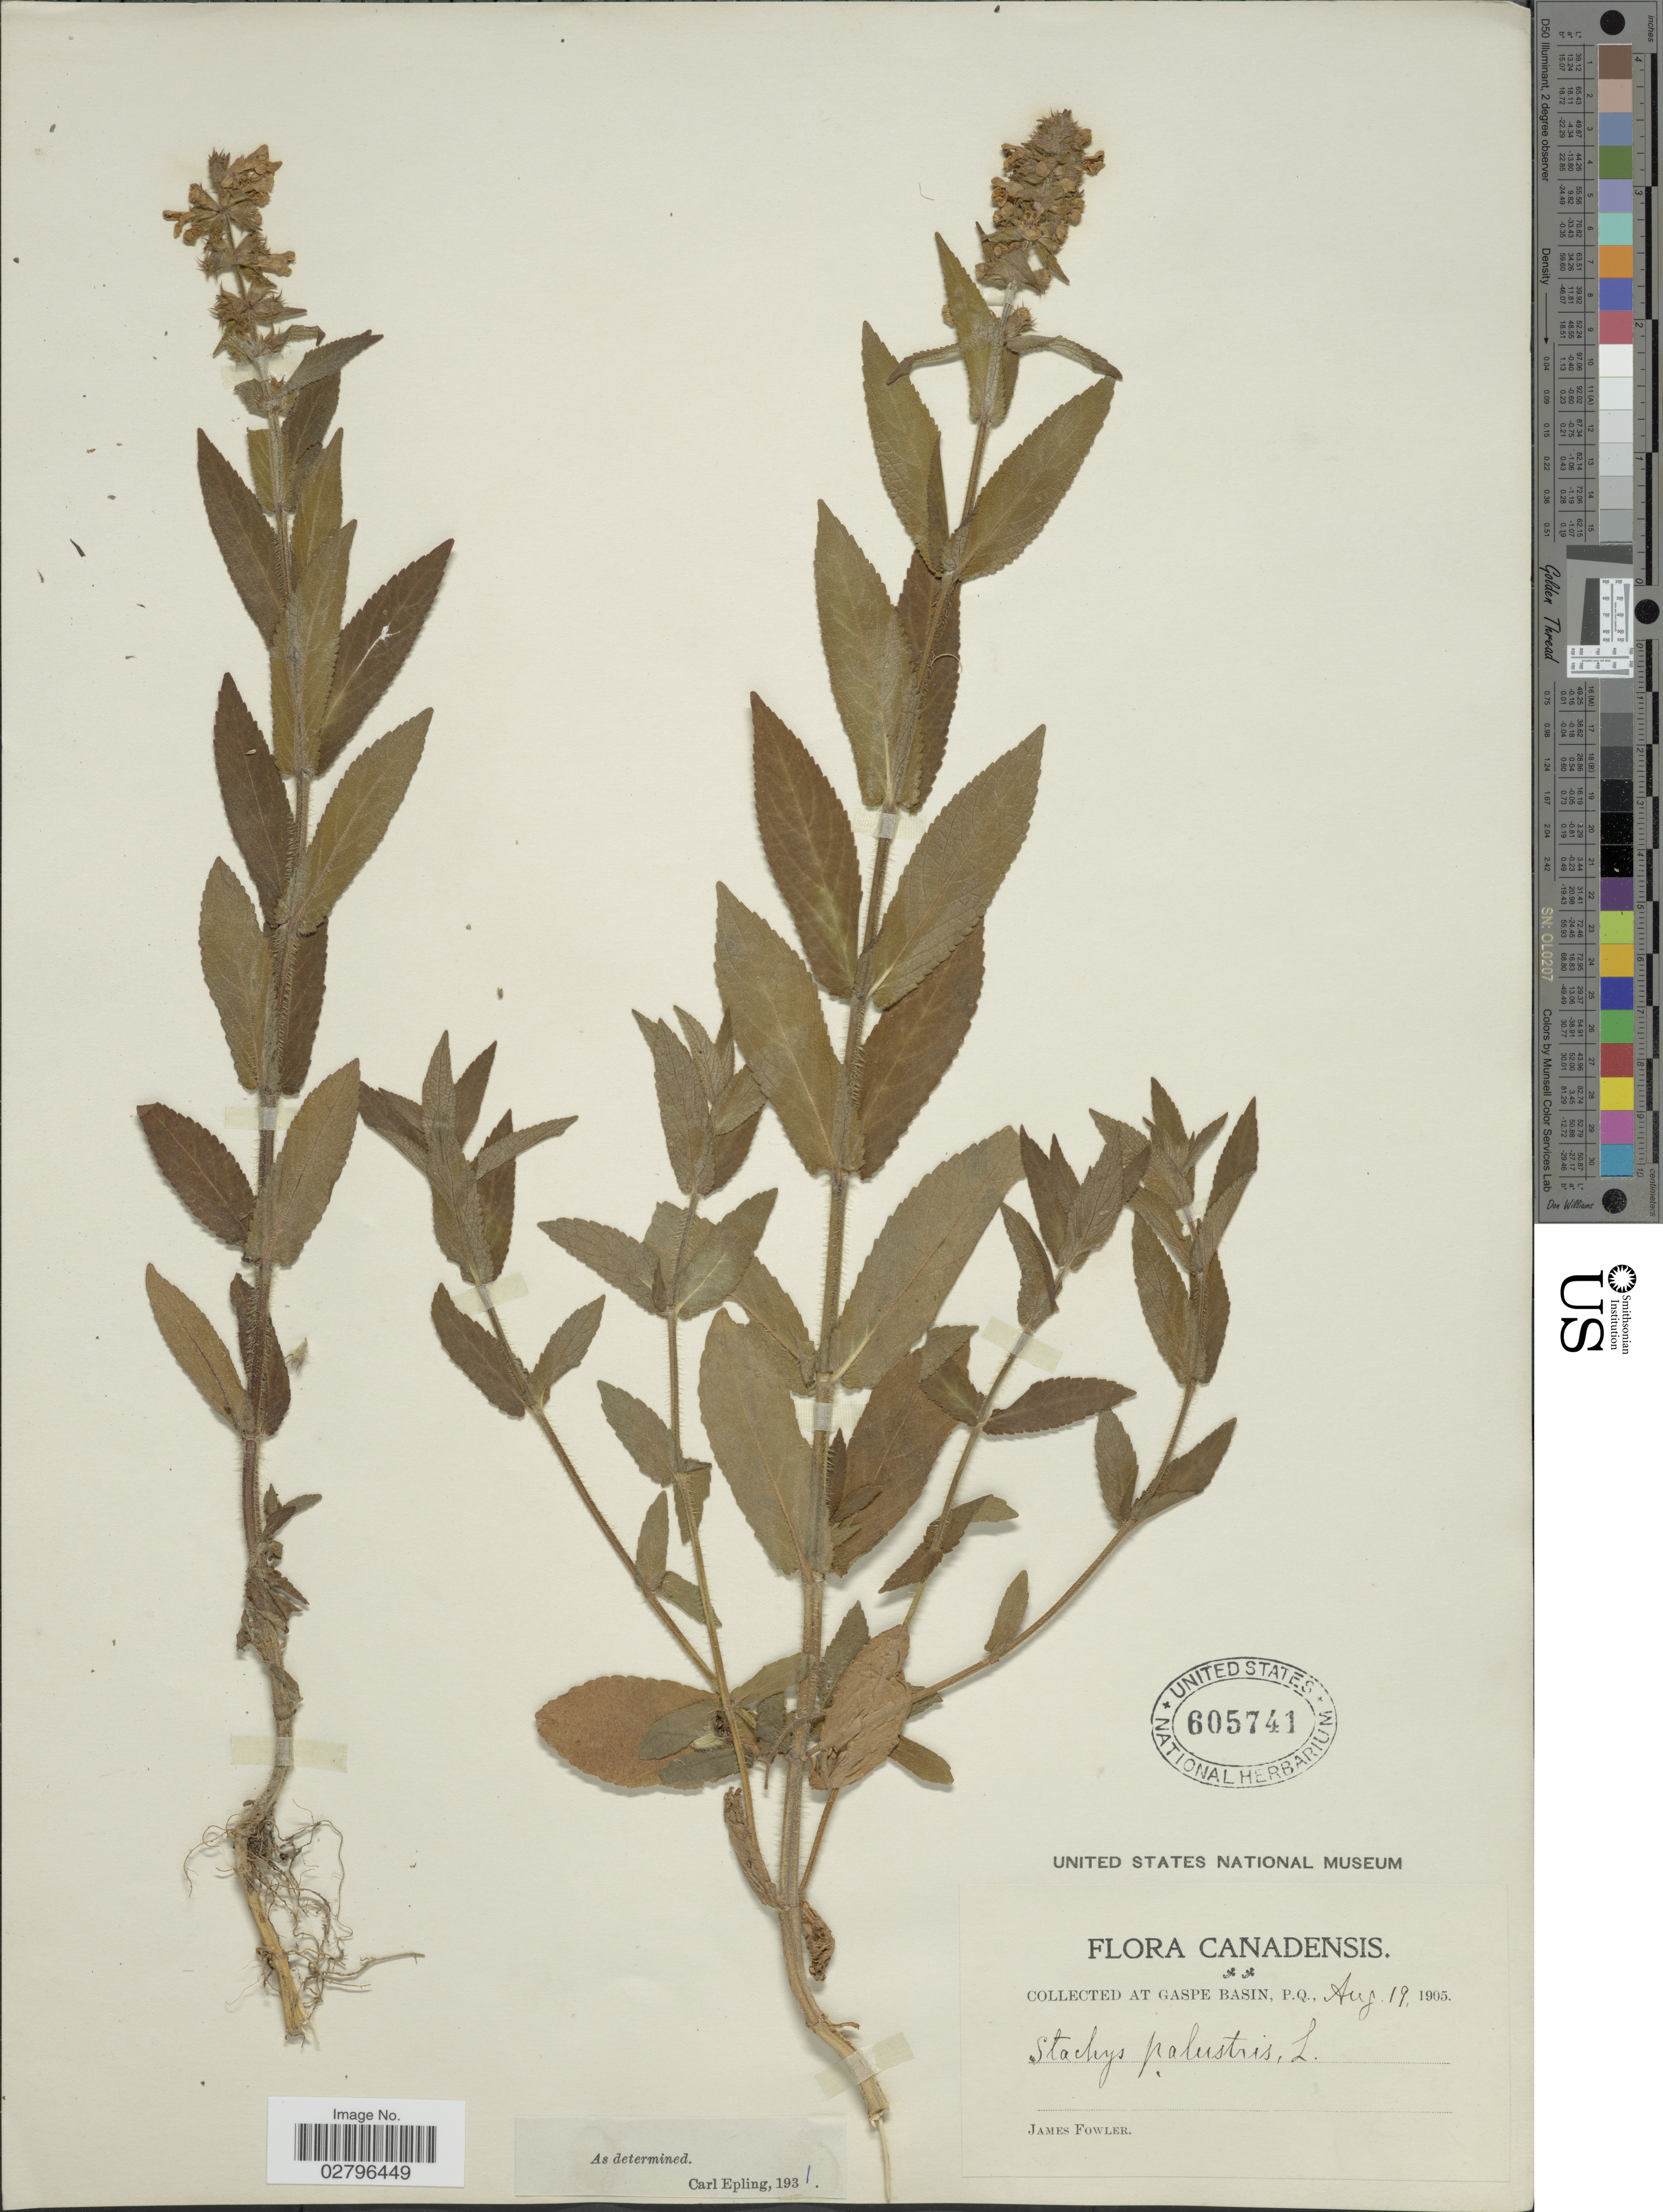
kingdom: Plantae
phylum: Tracheophyta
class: Magnoliopsida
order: Lamiales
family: Lamiaceae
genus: Stachys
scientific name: Stachys palustris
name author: L.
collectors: J. P. Fowler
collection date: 1905-08-19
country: Canada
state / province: Quebec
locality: At Gaspe Basin, P.Q.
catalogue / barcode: US 605741